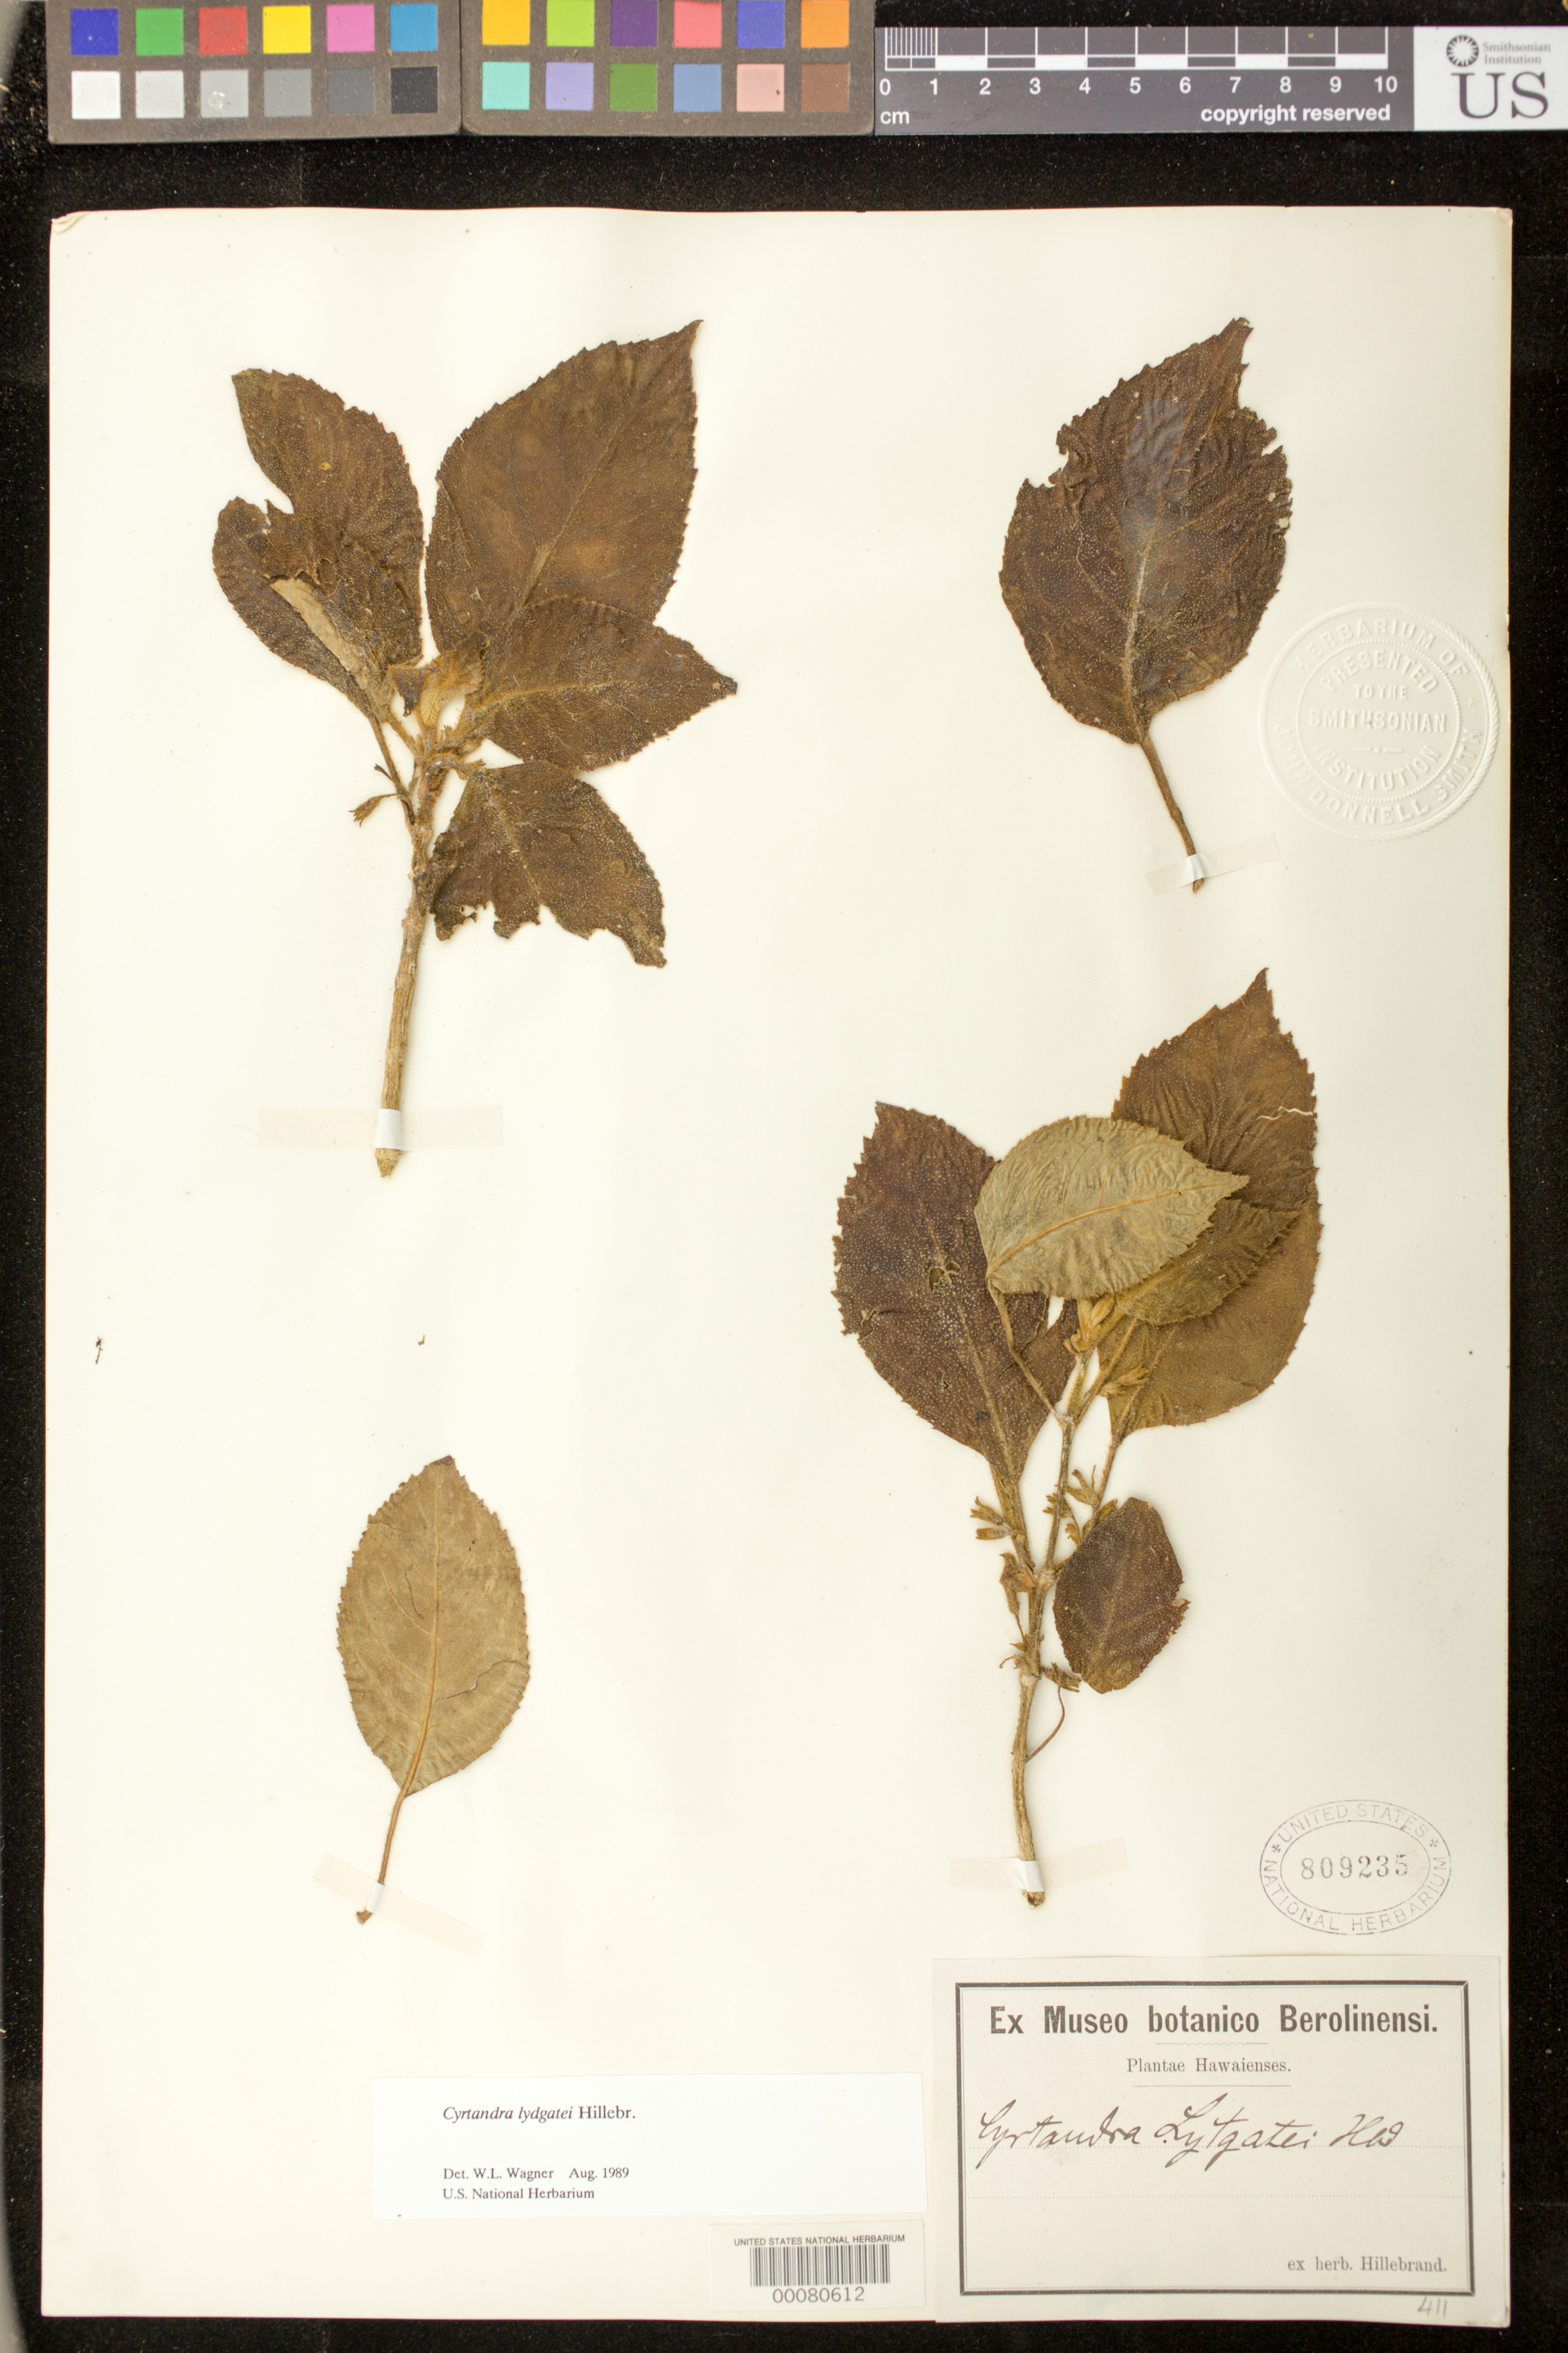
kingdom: Plantae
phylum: Tracheophyta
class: Magnoliopsida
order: Lamiales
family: Gesneriaceae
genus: Cyrtandra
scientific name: Cyrtandra lydgatei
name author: Hillebr.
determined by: Wagner, W. L., (BOT), Smithsonian Institution - National Museum of Natural History (UNITED STATES)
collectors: W. Hillebrand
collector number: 411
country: United States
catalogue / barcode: US 809235